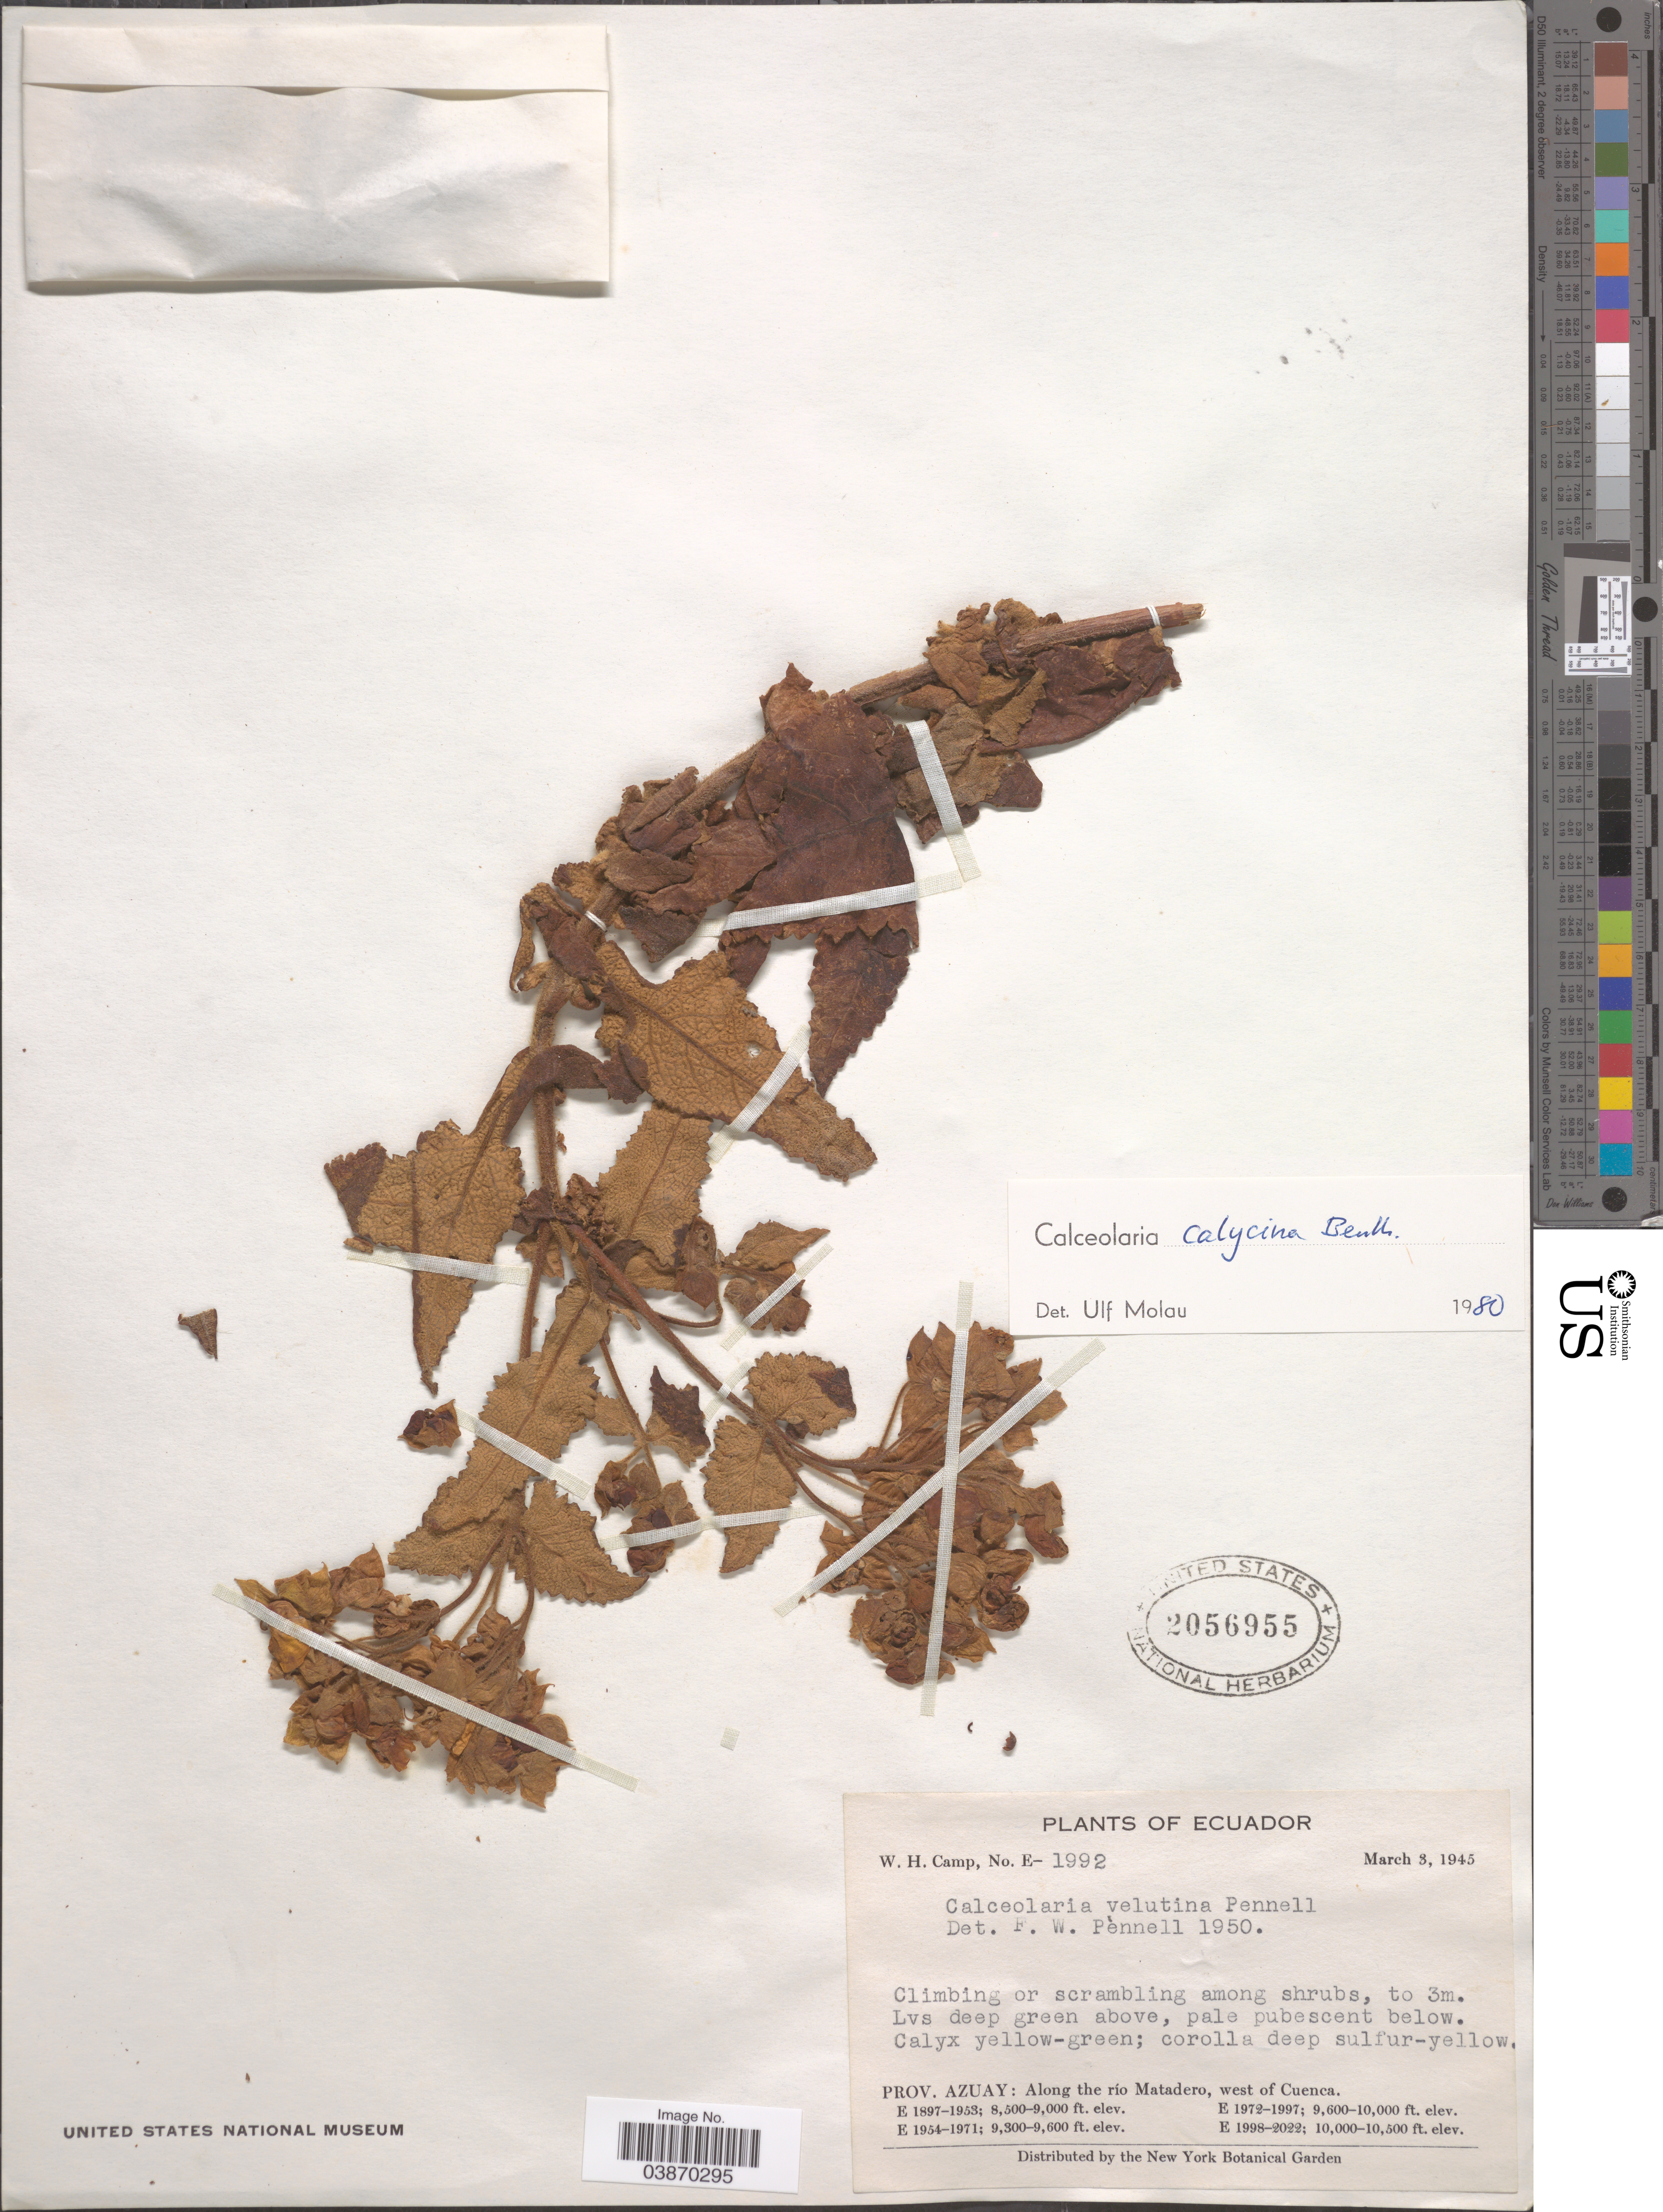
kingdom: Plantae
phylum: Tracheophyta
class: Magnoliopsida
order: Lamiales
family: Calceolariaceae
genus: Calceolaria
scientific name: Calceolaria calycina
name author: Benth.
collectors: W. H. Camp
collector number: E-1992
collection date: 1945-03-03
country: Ecuador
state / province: Azuay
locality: Along the río Matadero, west of Cuenca.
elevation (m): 2926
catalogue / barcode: US 2056955